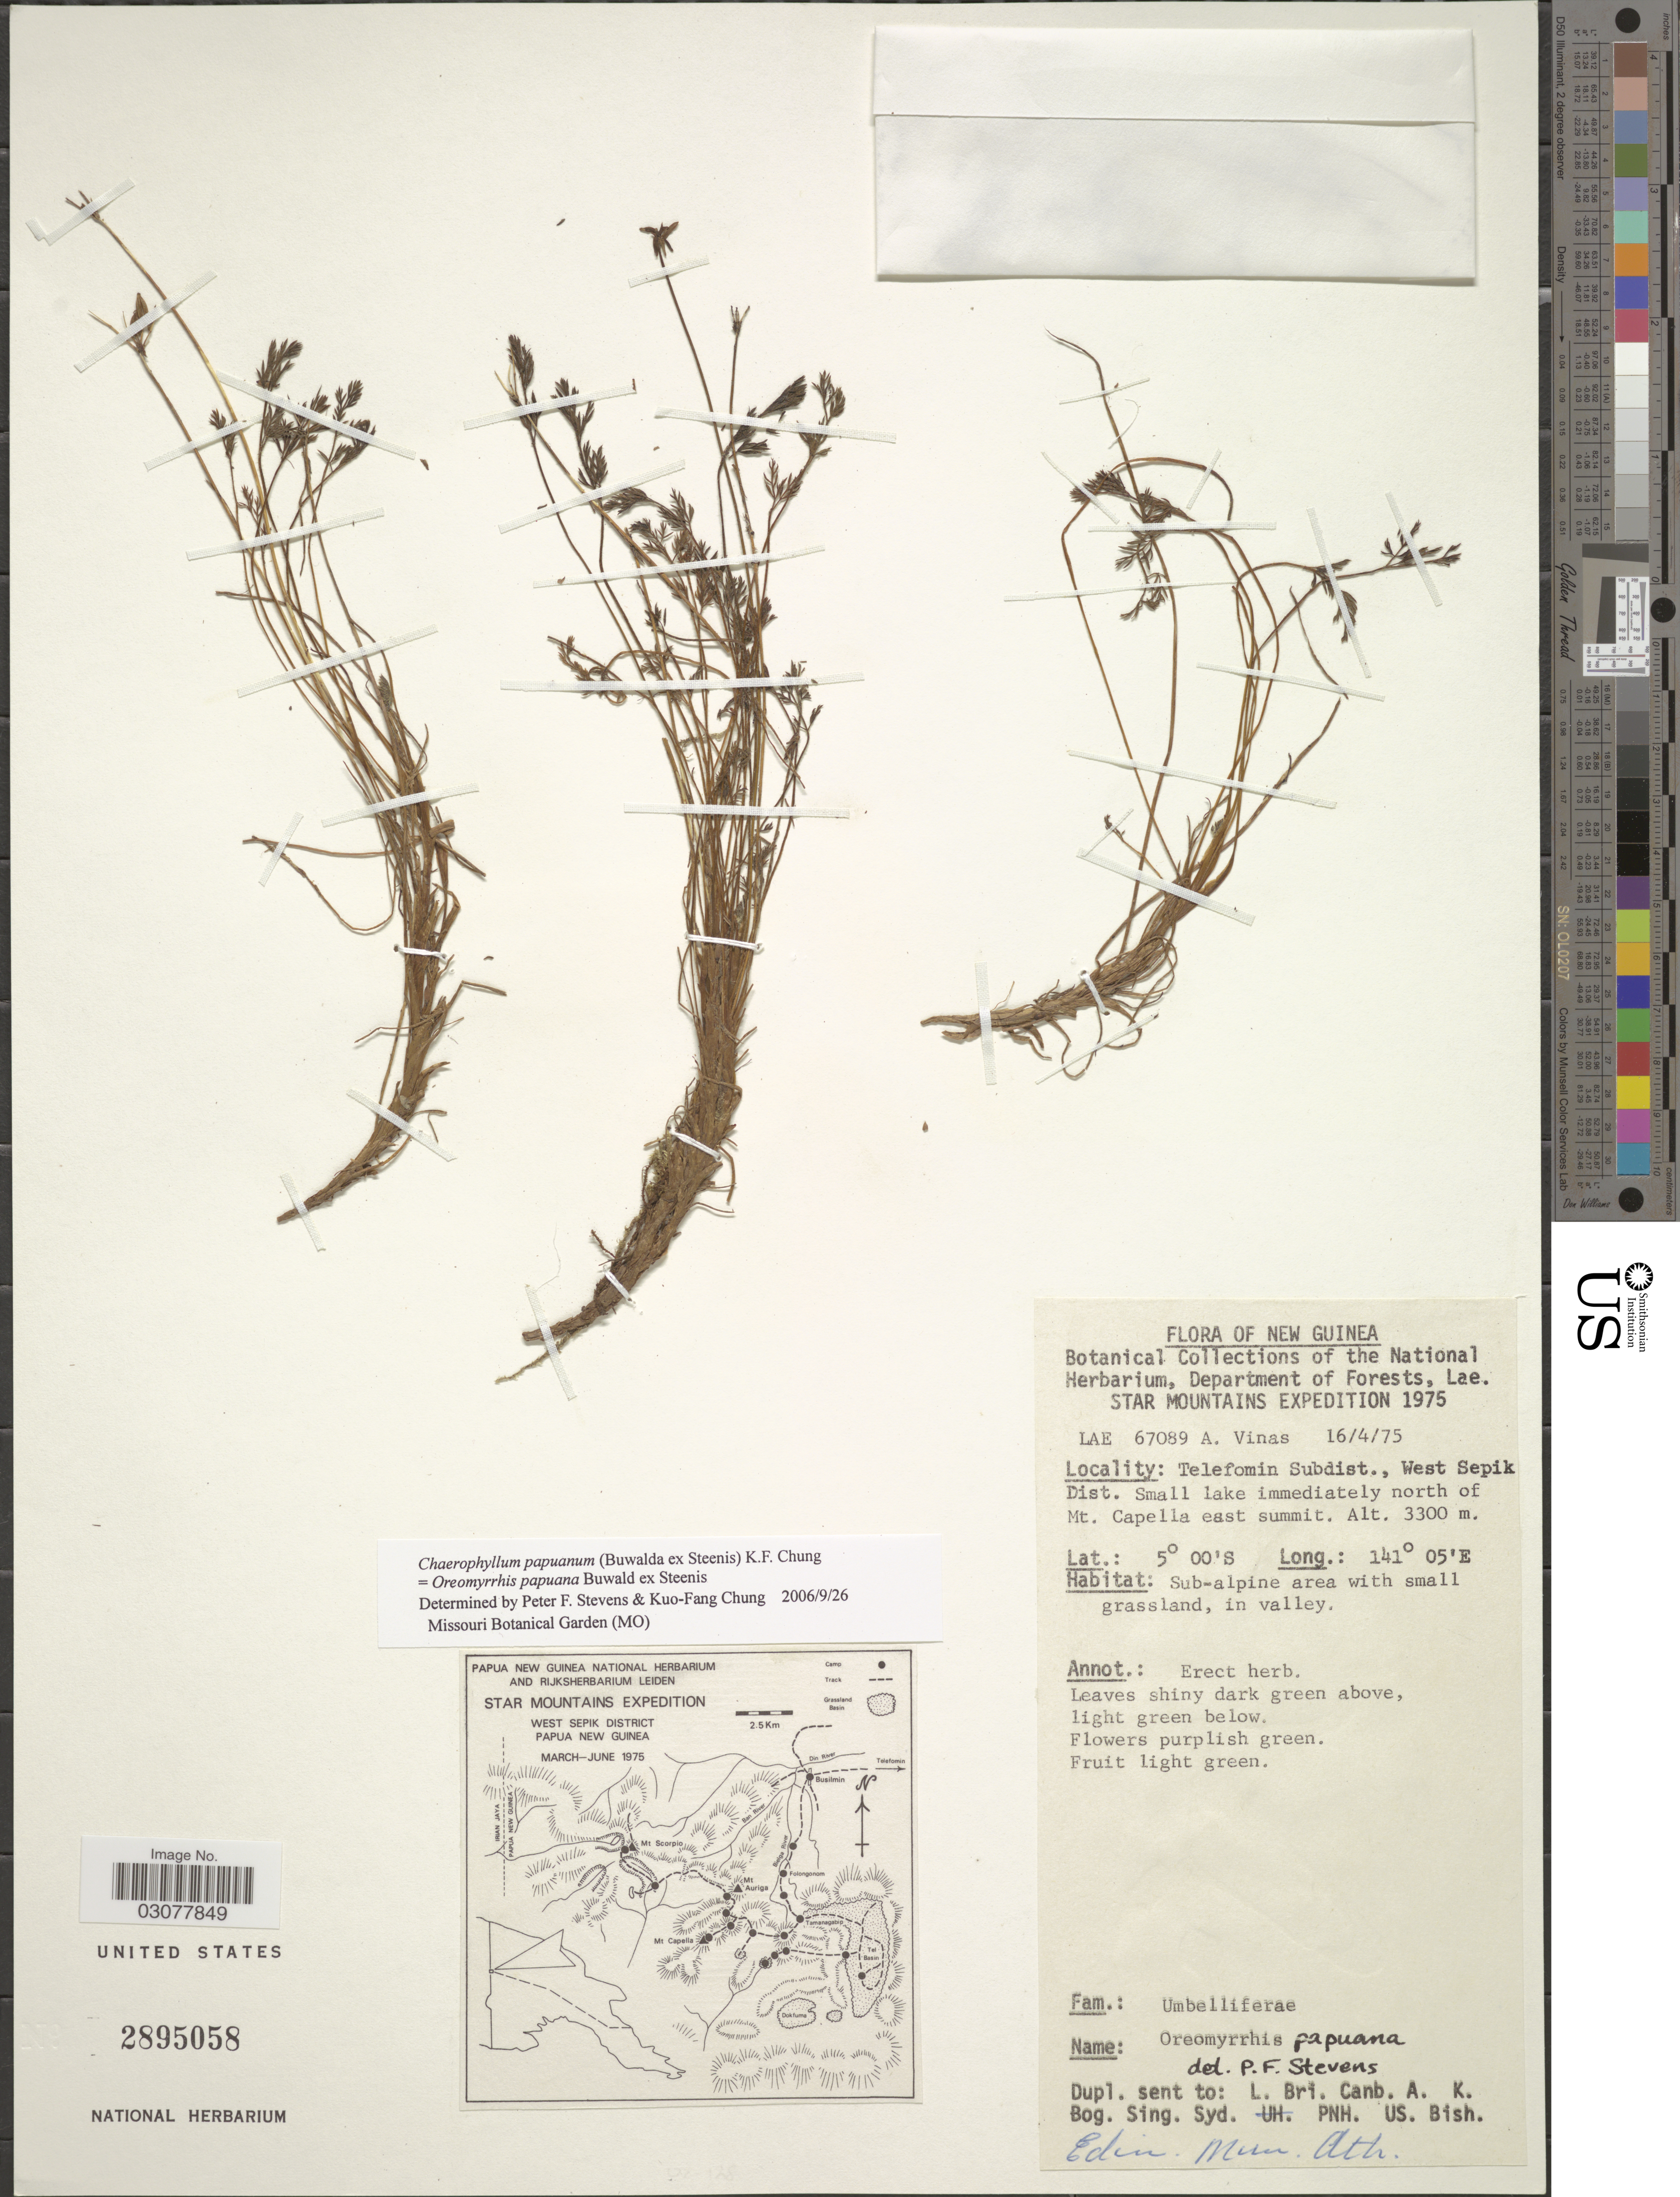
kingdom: Plantae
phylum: Tracheophyta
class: Magnoliopsida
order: Apiales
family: Apiaceae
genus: Chaerophyllum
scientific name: Chaerophyllum papuanum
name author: (Buwalda) K.F. Chung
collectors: A. Vinas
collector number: LAE67089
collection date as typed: Transcribed d/m/y: 16/4/75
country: Papua New Guinea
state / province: Sandaun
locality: New Guinea, Star Mountains,Telefomin Subdist., West Sepik Dist. Small lake immediately north of Mt. Capella east summit.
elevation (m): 3300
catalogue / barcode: US 2895058